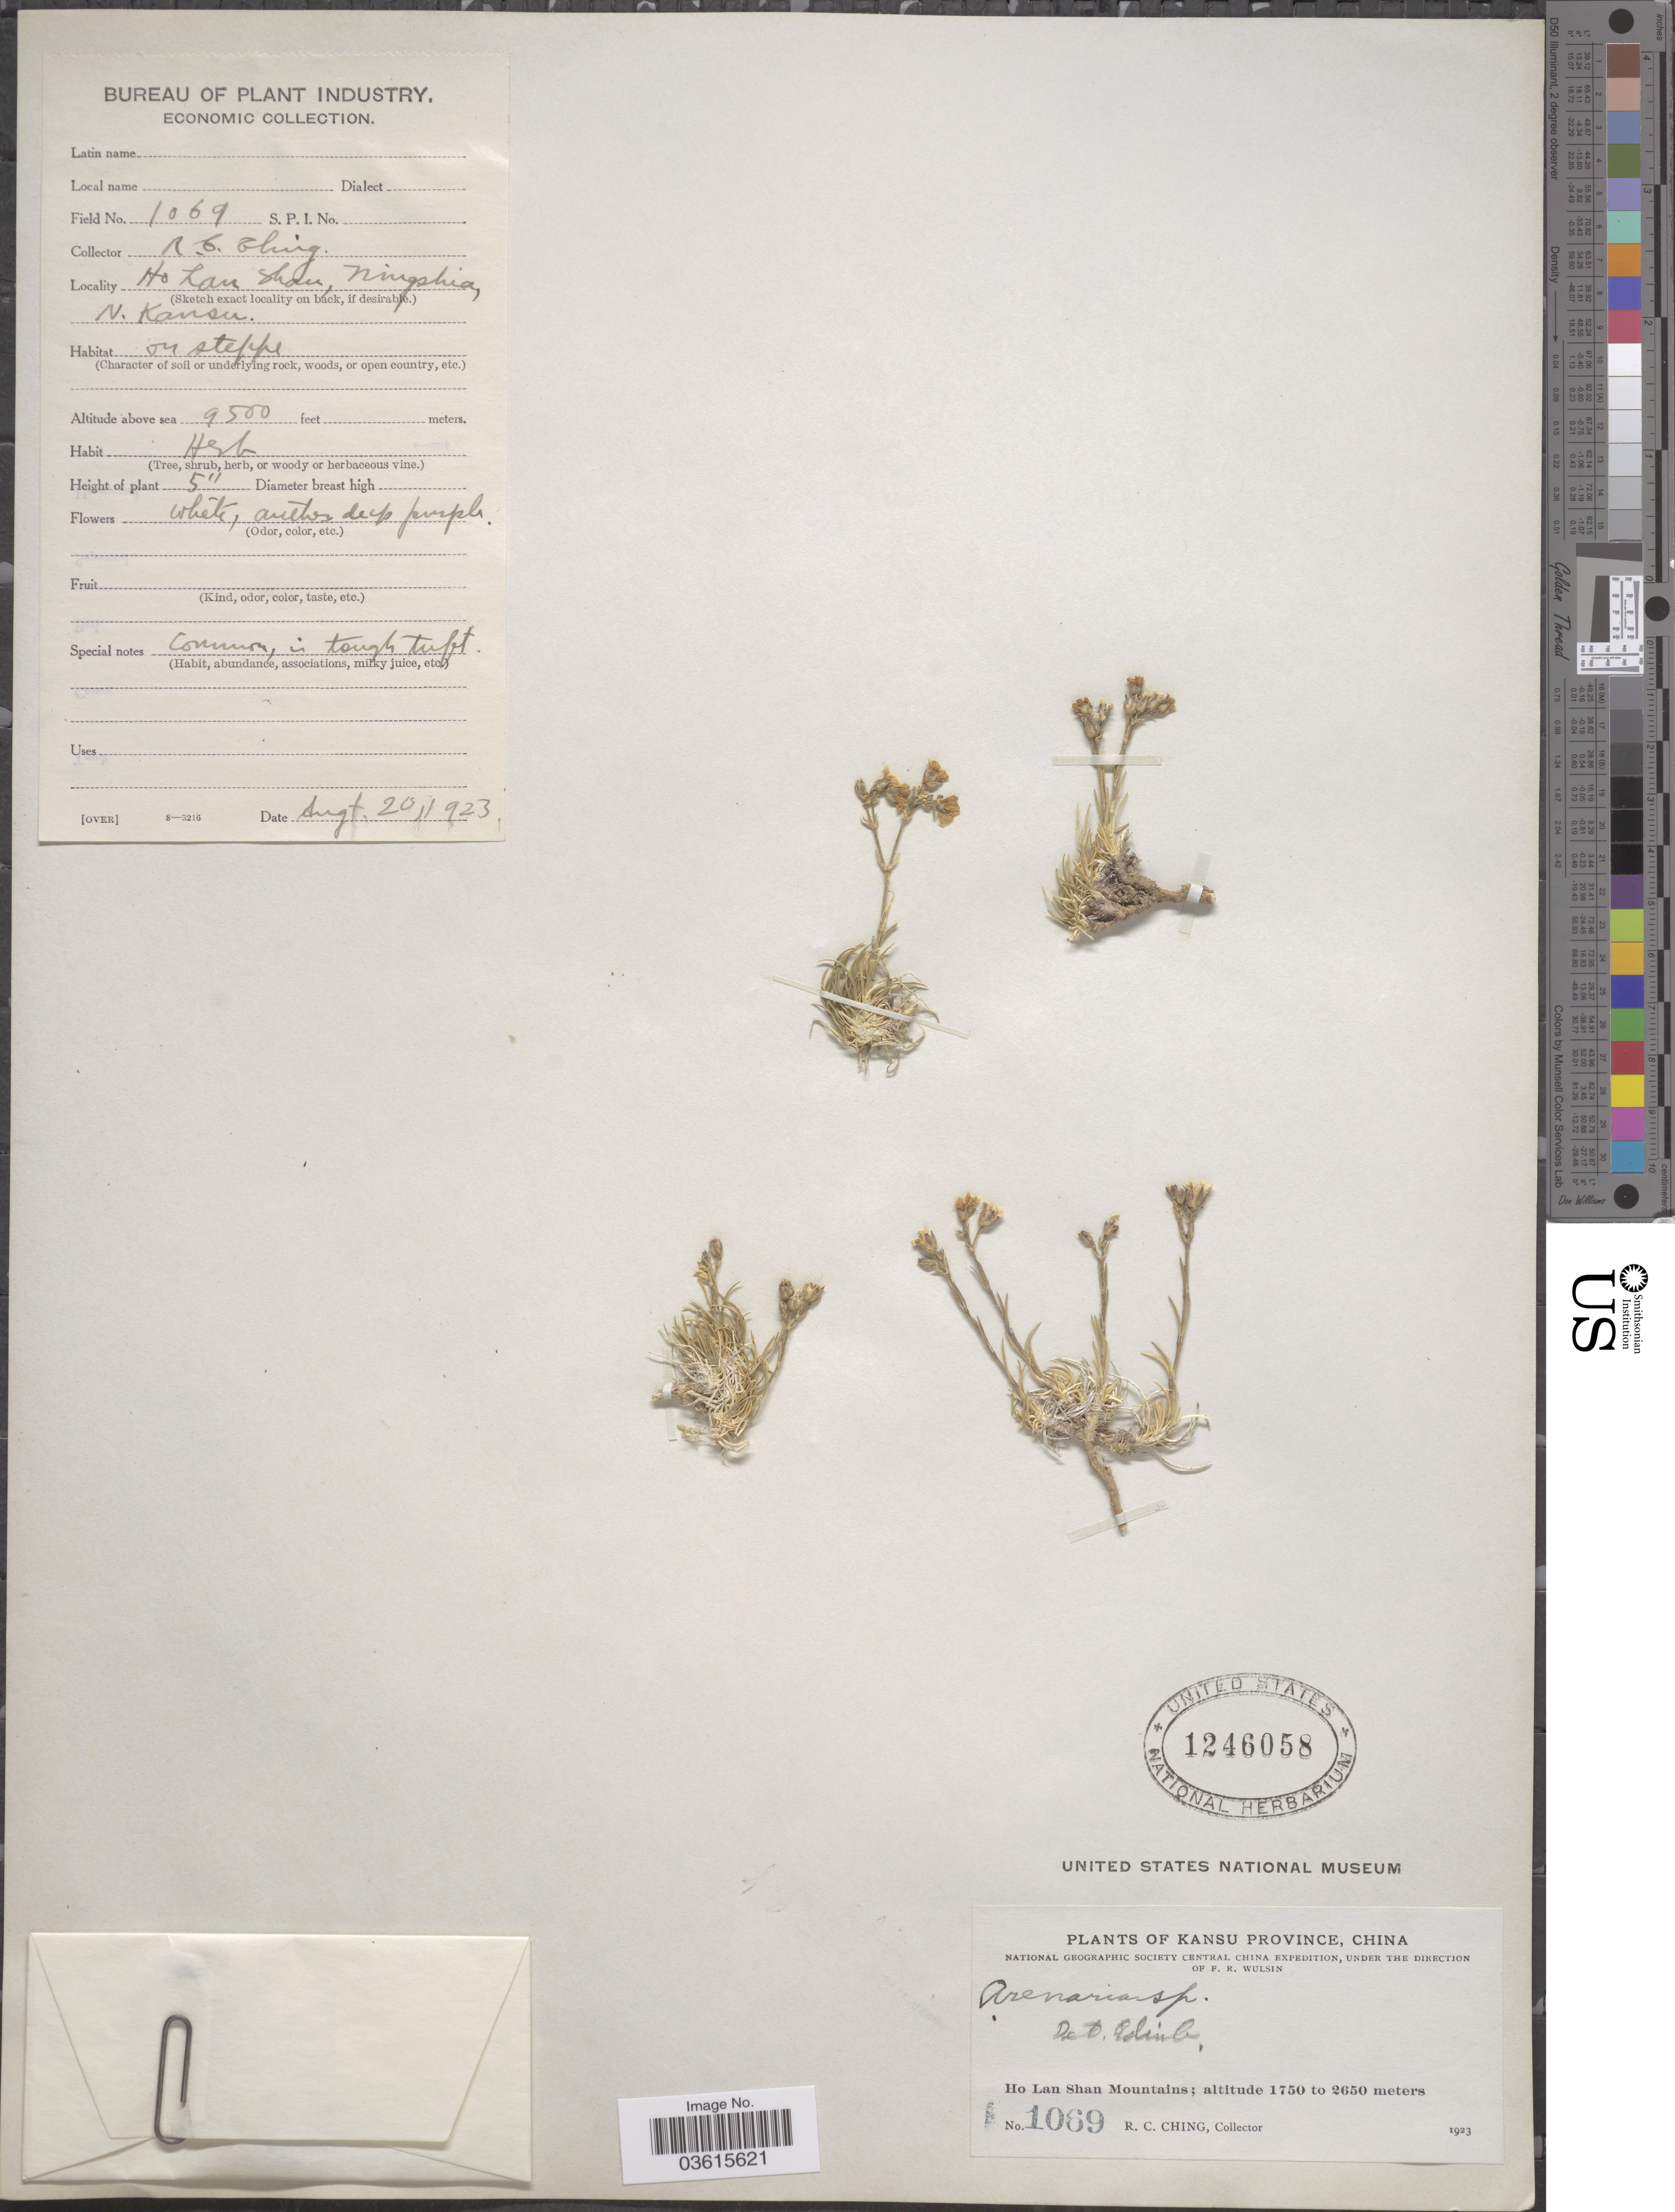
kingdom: Plantae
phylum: Tracheophyta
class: Magnoliopsida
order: Caryophyllales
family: Caryophyllaceae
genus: Arenaria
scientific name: Arenaria sp.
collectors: R. C. Ching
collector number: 1069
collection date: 1923-08-20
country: China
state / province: Gansu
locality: Kansu Province. Ho Lan Shan Mountains. Ho Lan Shan, Ningshia, N. Kansu.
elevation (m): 2896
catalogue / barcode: US 1246058